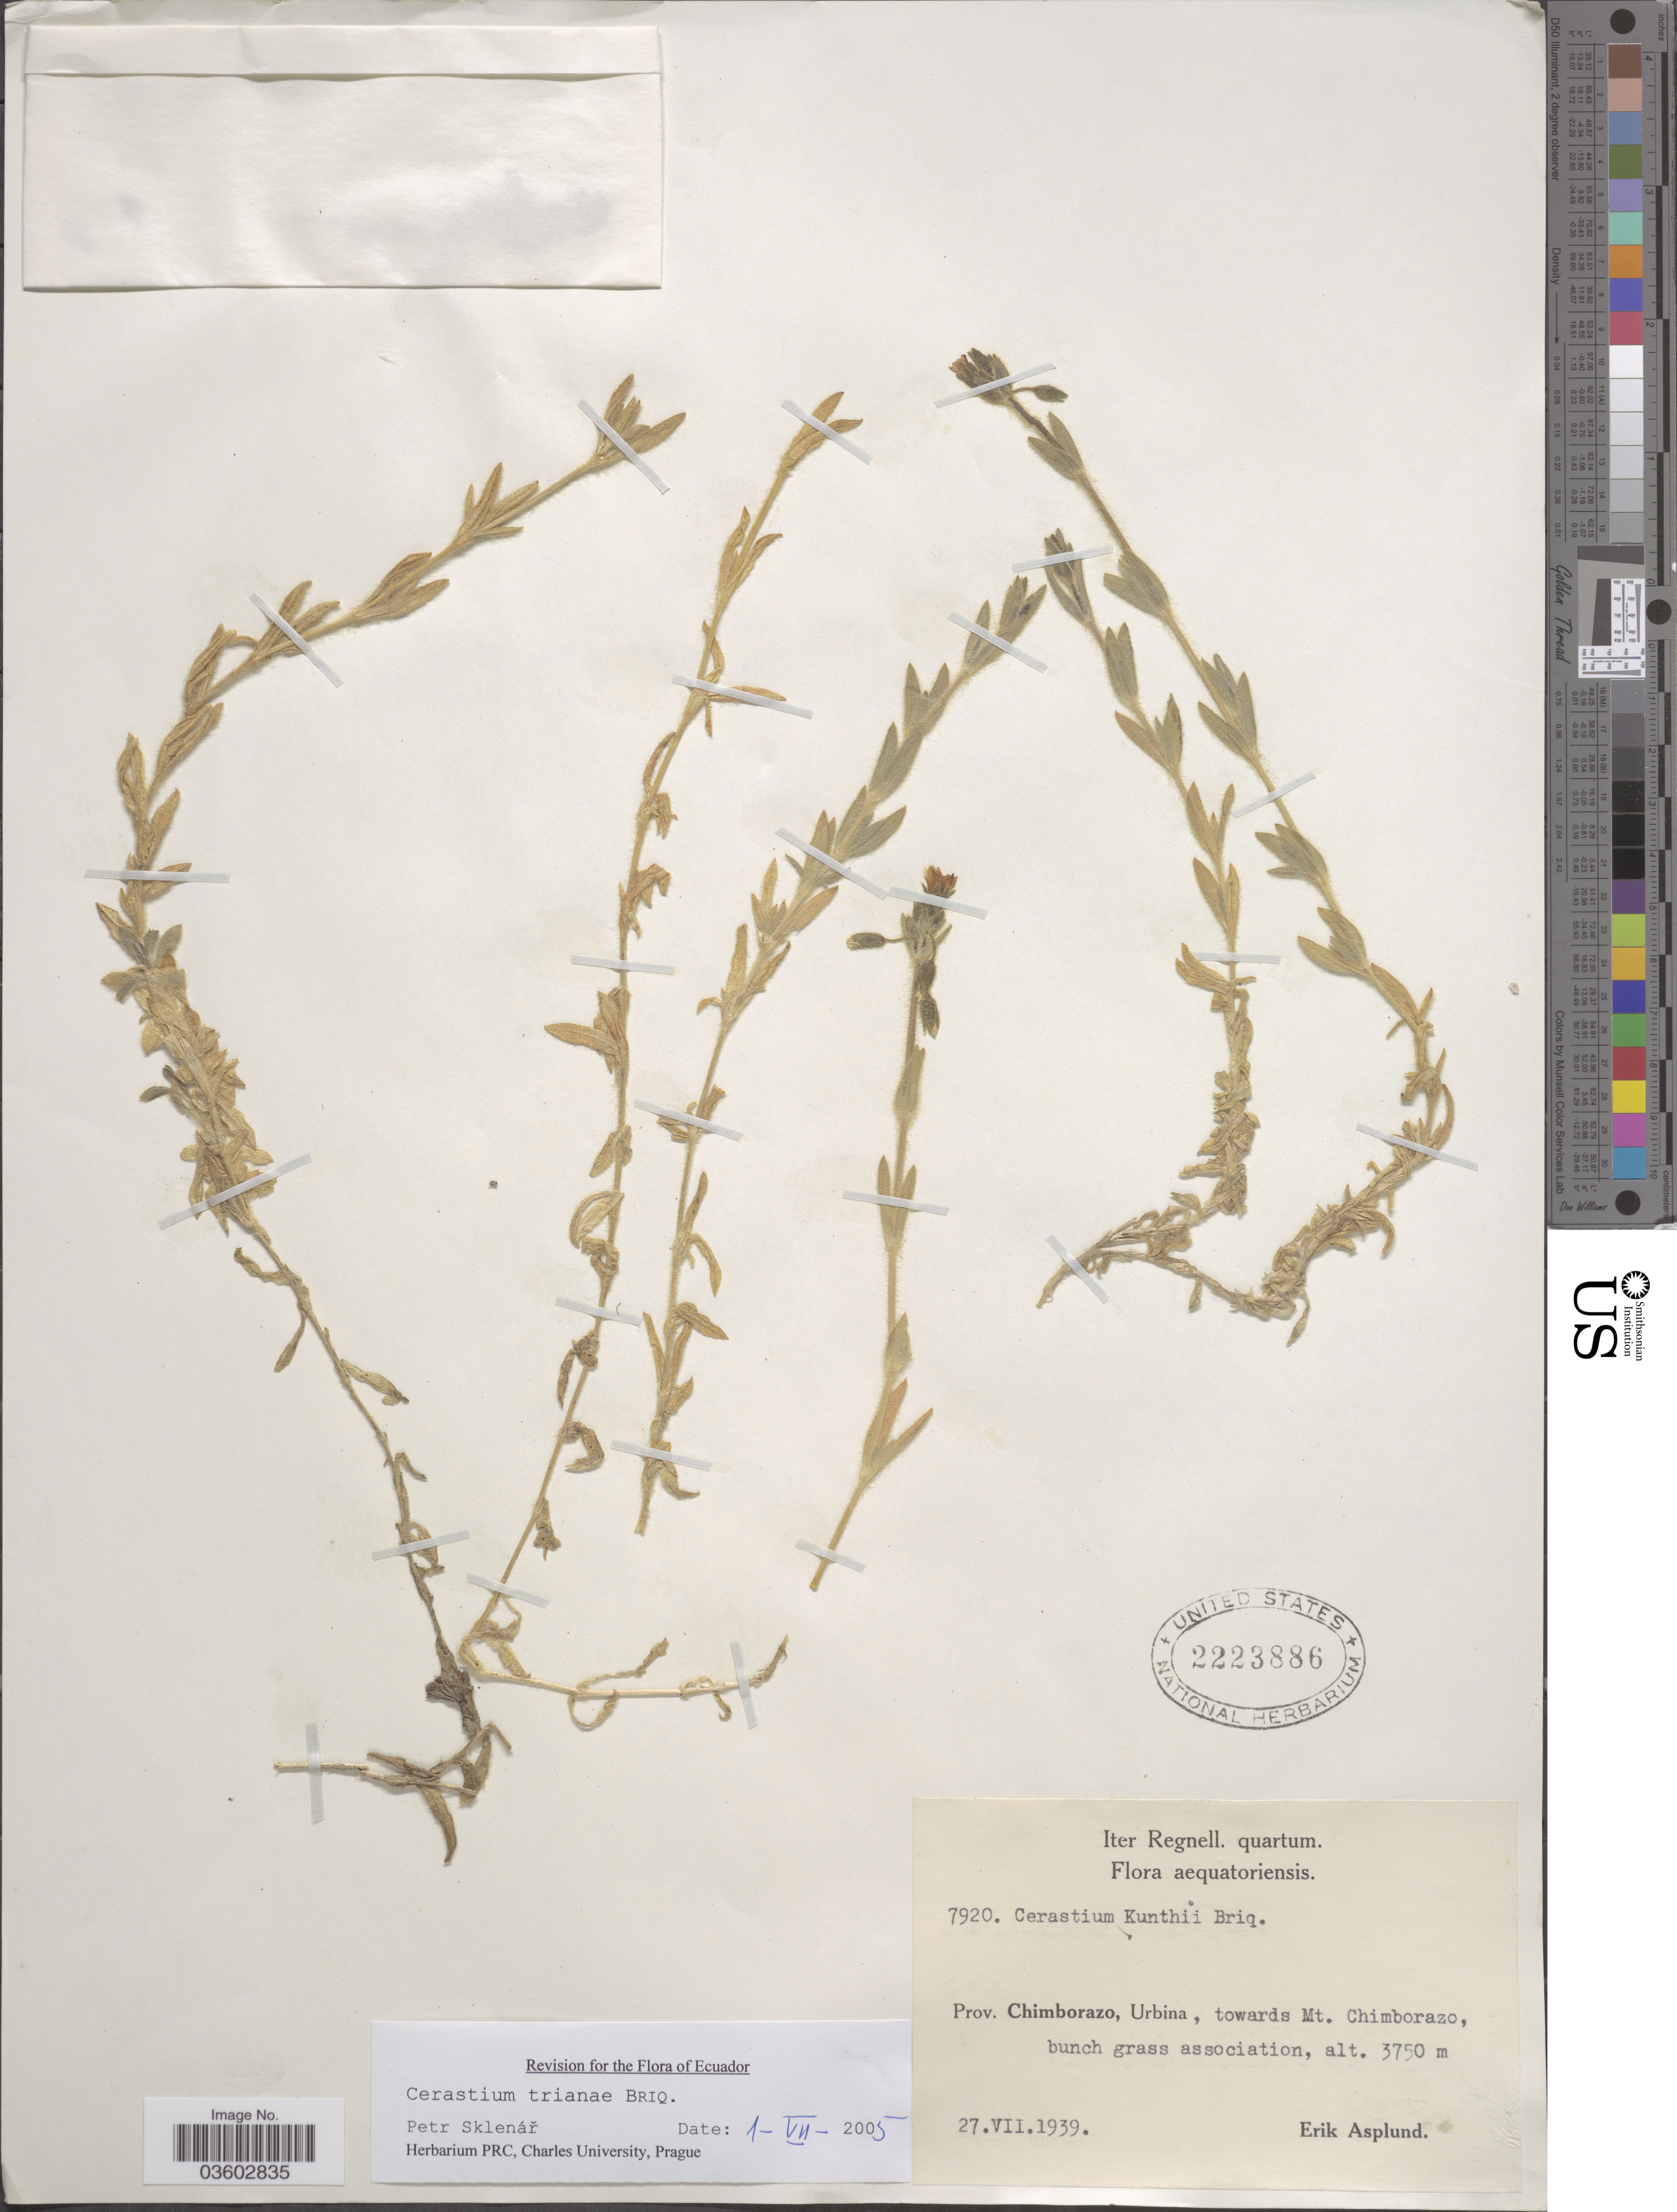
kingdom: Plantae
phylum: Tracheophyta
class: Magnoliopsida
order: Caryophyllales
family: Caryophyllaceae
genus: Cerastium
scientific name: Cerastium trianae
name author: Briq.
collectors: E. Asplund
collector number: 7920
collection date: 1939-07-27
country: Ecuador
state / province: Chimborazo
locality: Aequatoriensis. Urbina, towards Mt. Chimborazo.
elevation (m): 3750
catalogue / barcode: US 2223886